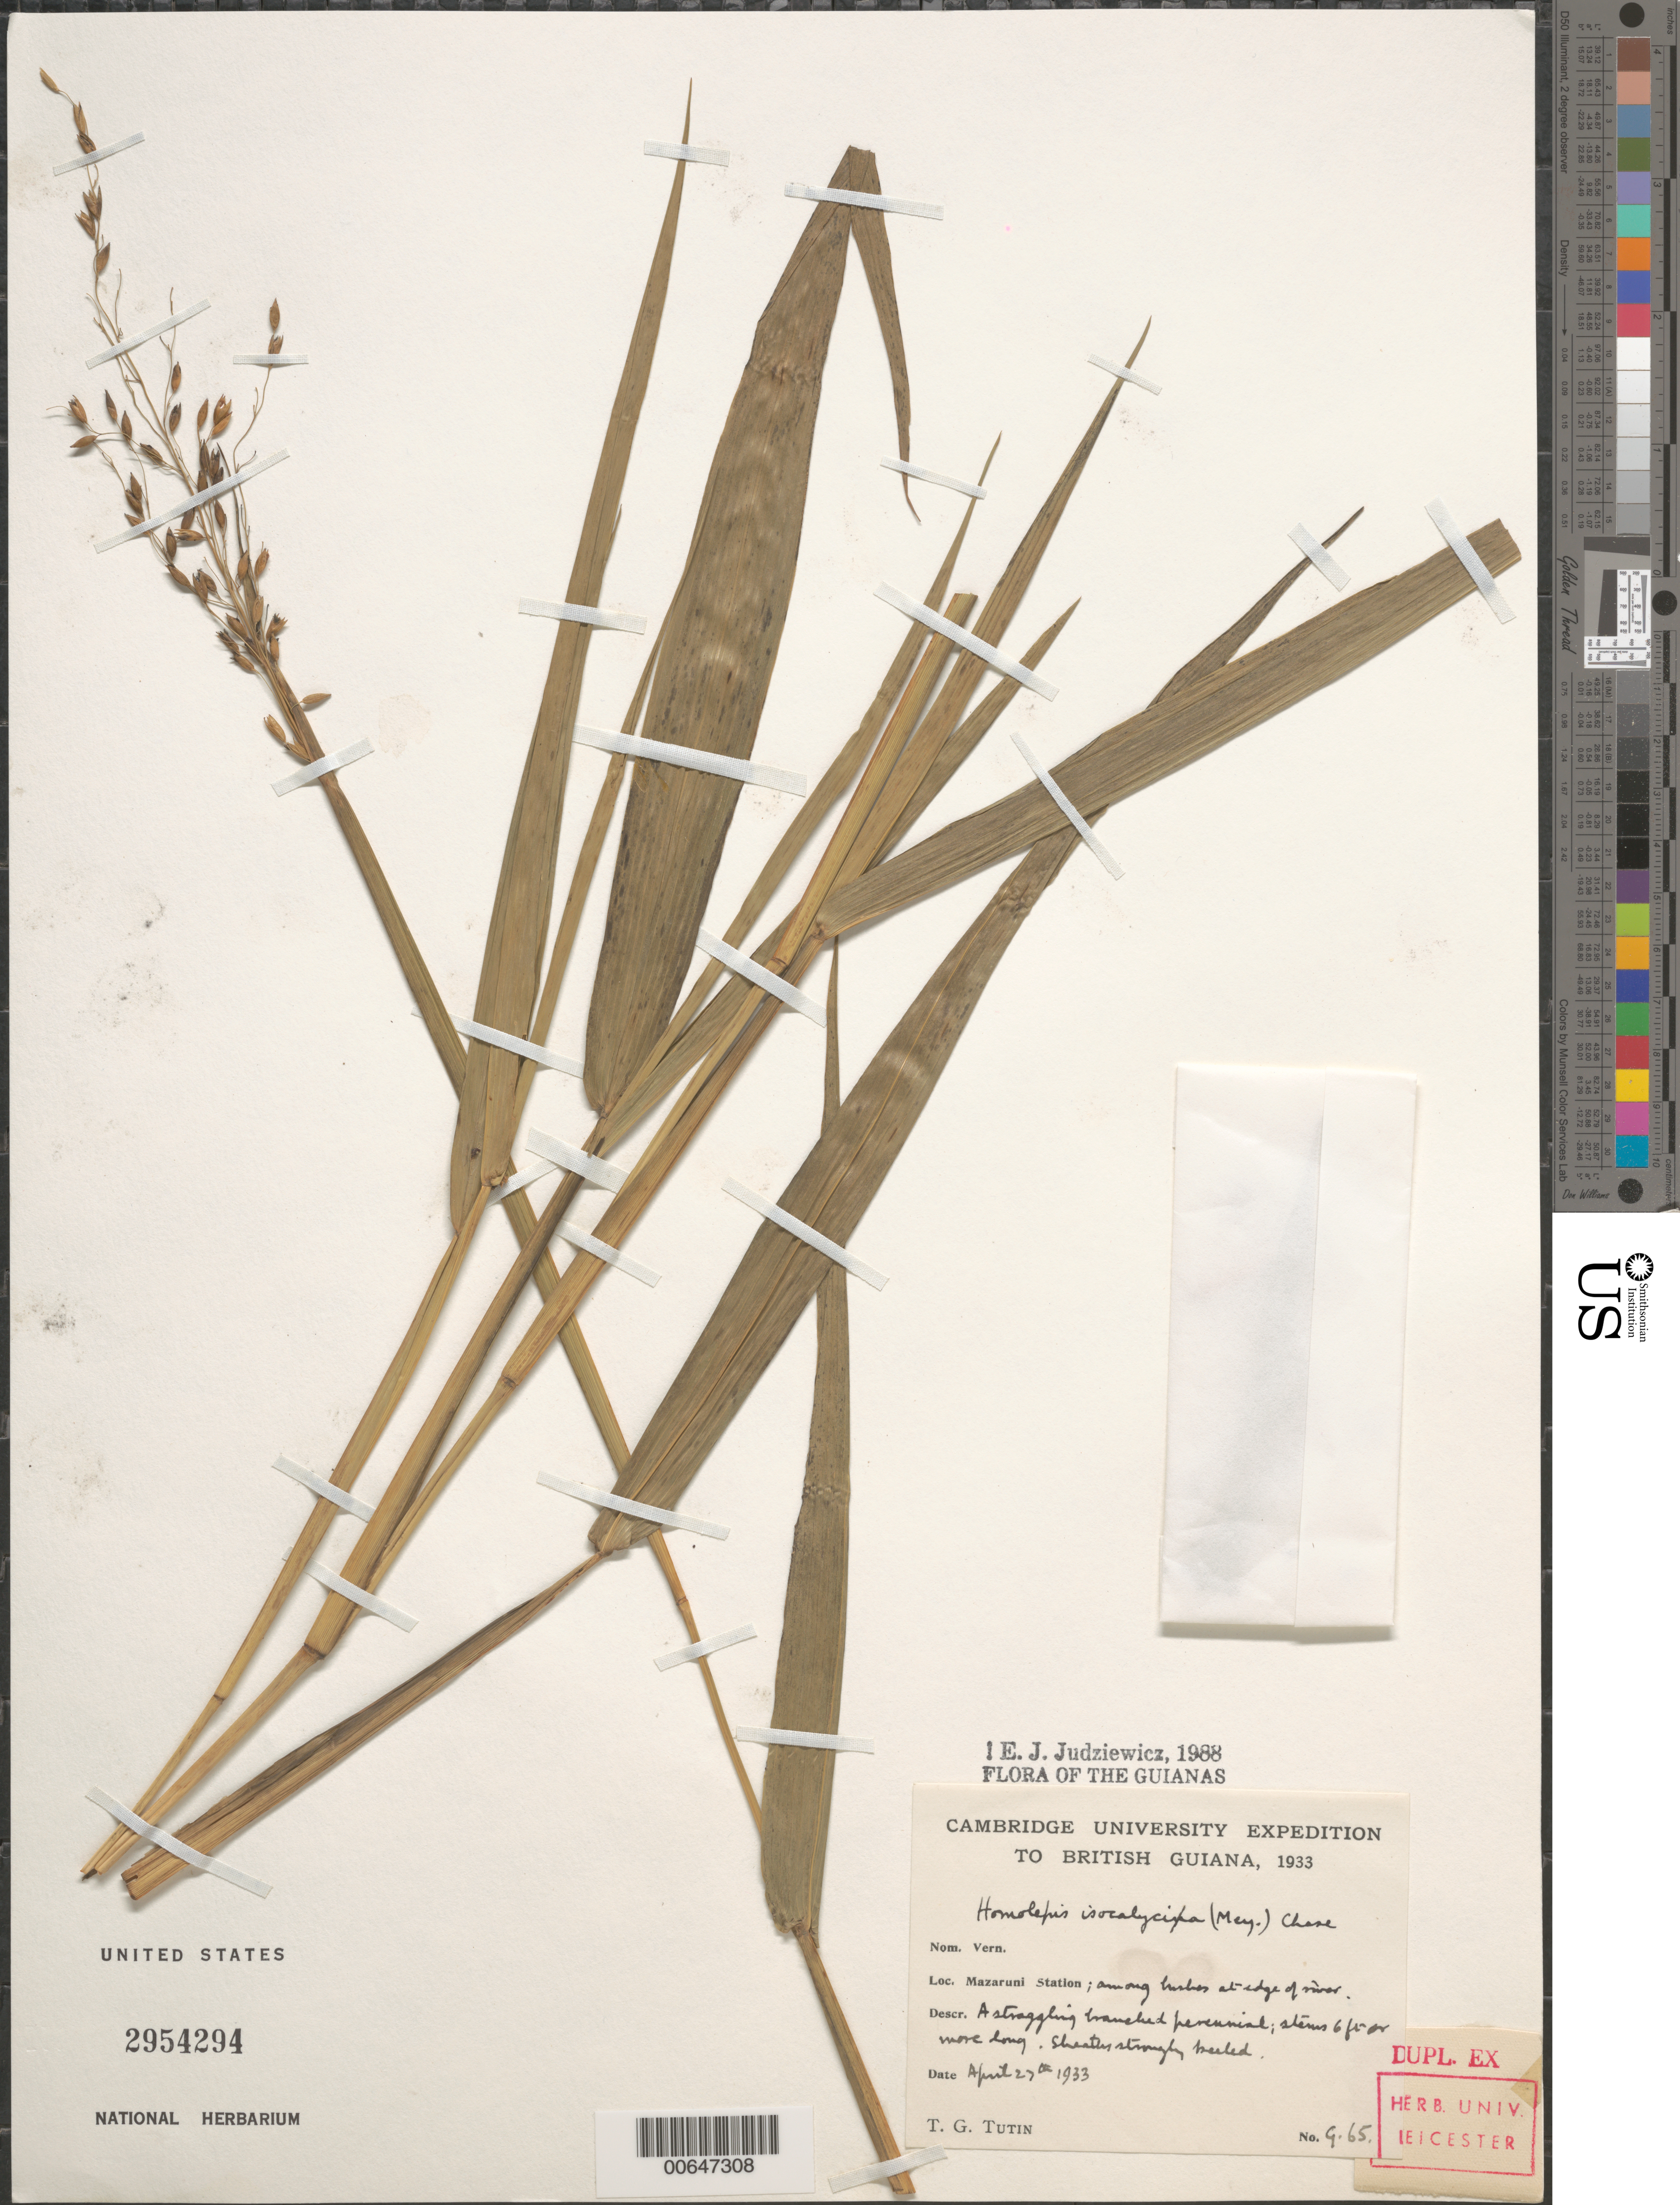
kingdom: Plantae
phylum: Tracheophyta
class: Liliopsida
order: Poales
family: Poaceae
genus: Homolepis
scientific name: Homolepis isocalycia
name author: (G. Mey.) Chase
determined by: Judziewicz, E. J.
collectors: T. G. Tutin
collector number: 965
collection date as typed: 27-Apr-33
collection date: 1933-04-27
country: Guyana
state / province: Cuyuni-Mazaruni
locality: Mazaruni Station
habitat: Among bushes at edge of river.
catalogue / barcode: US 2954294